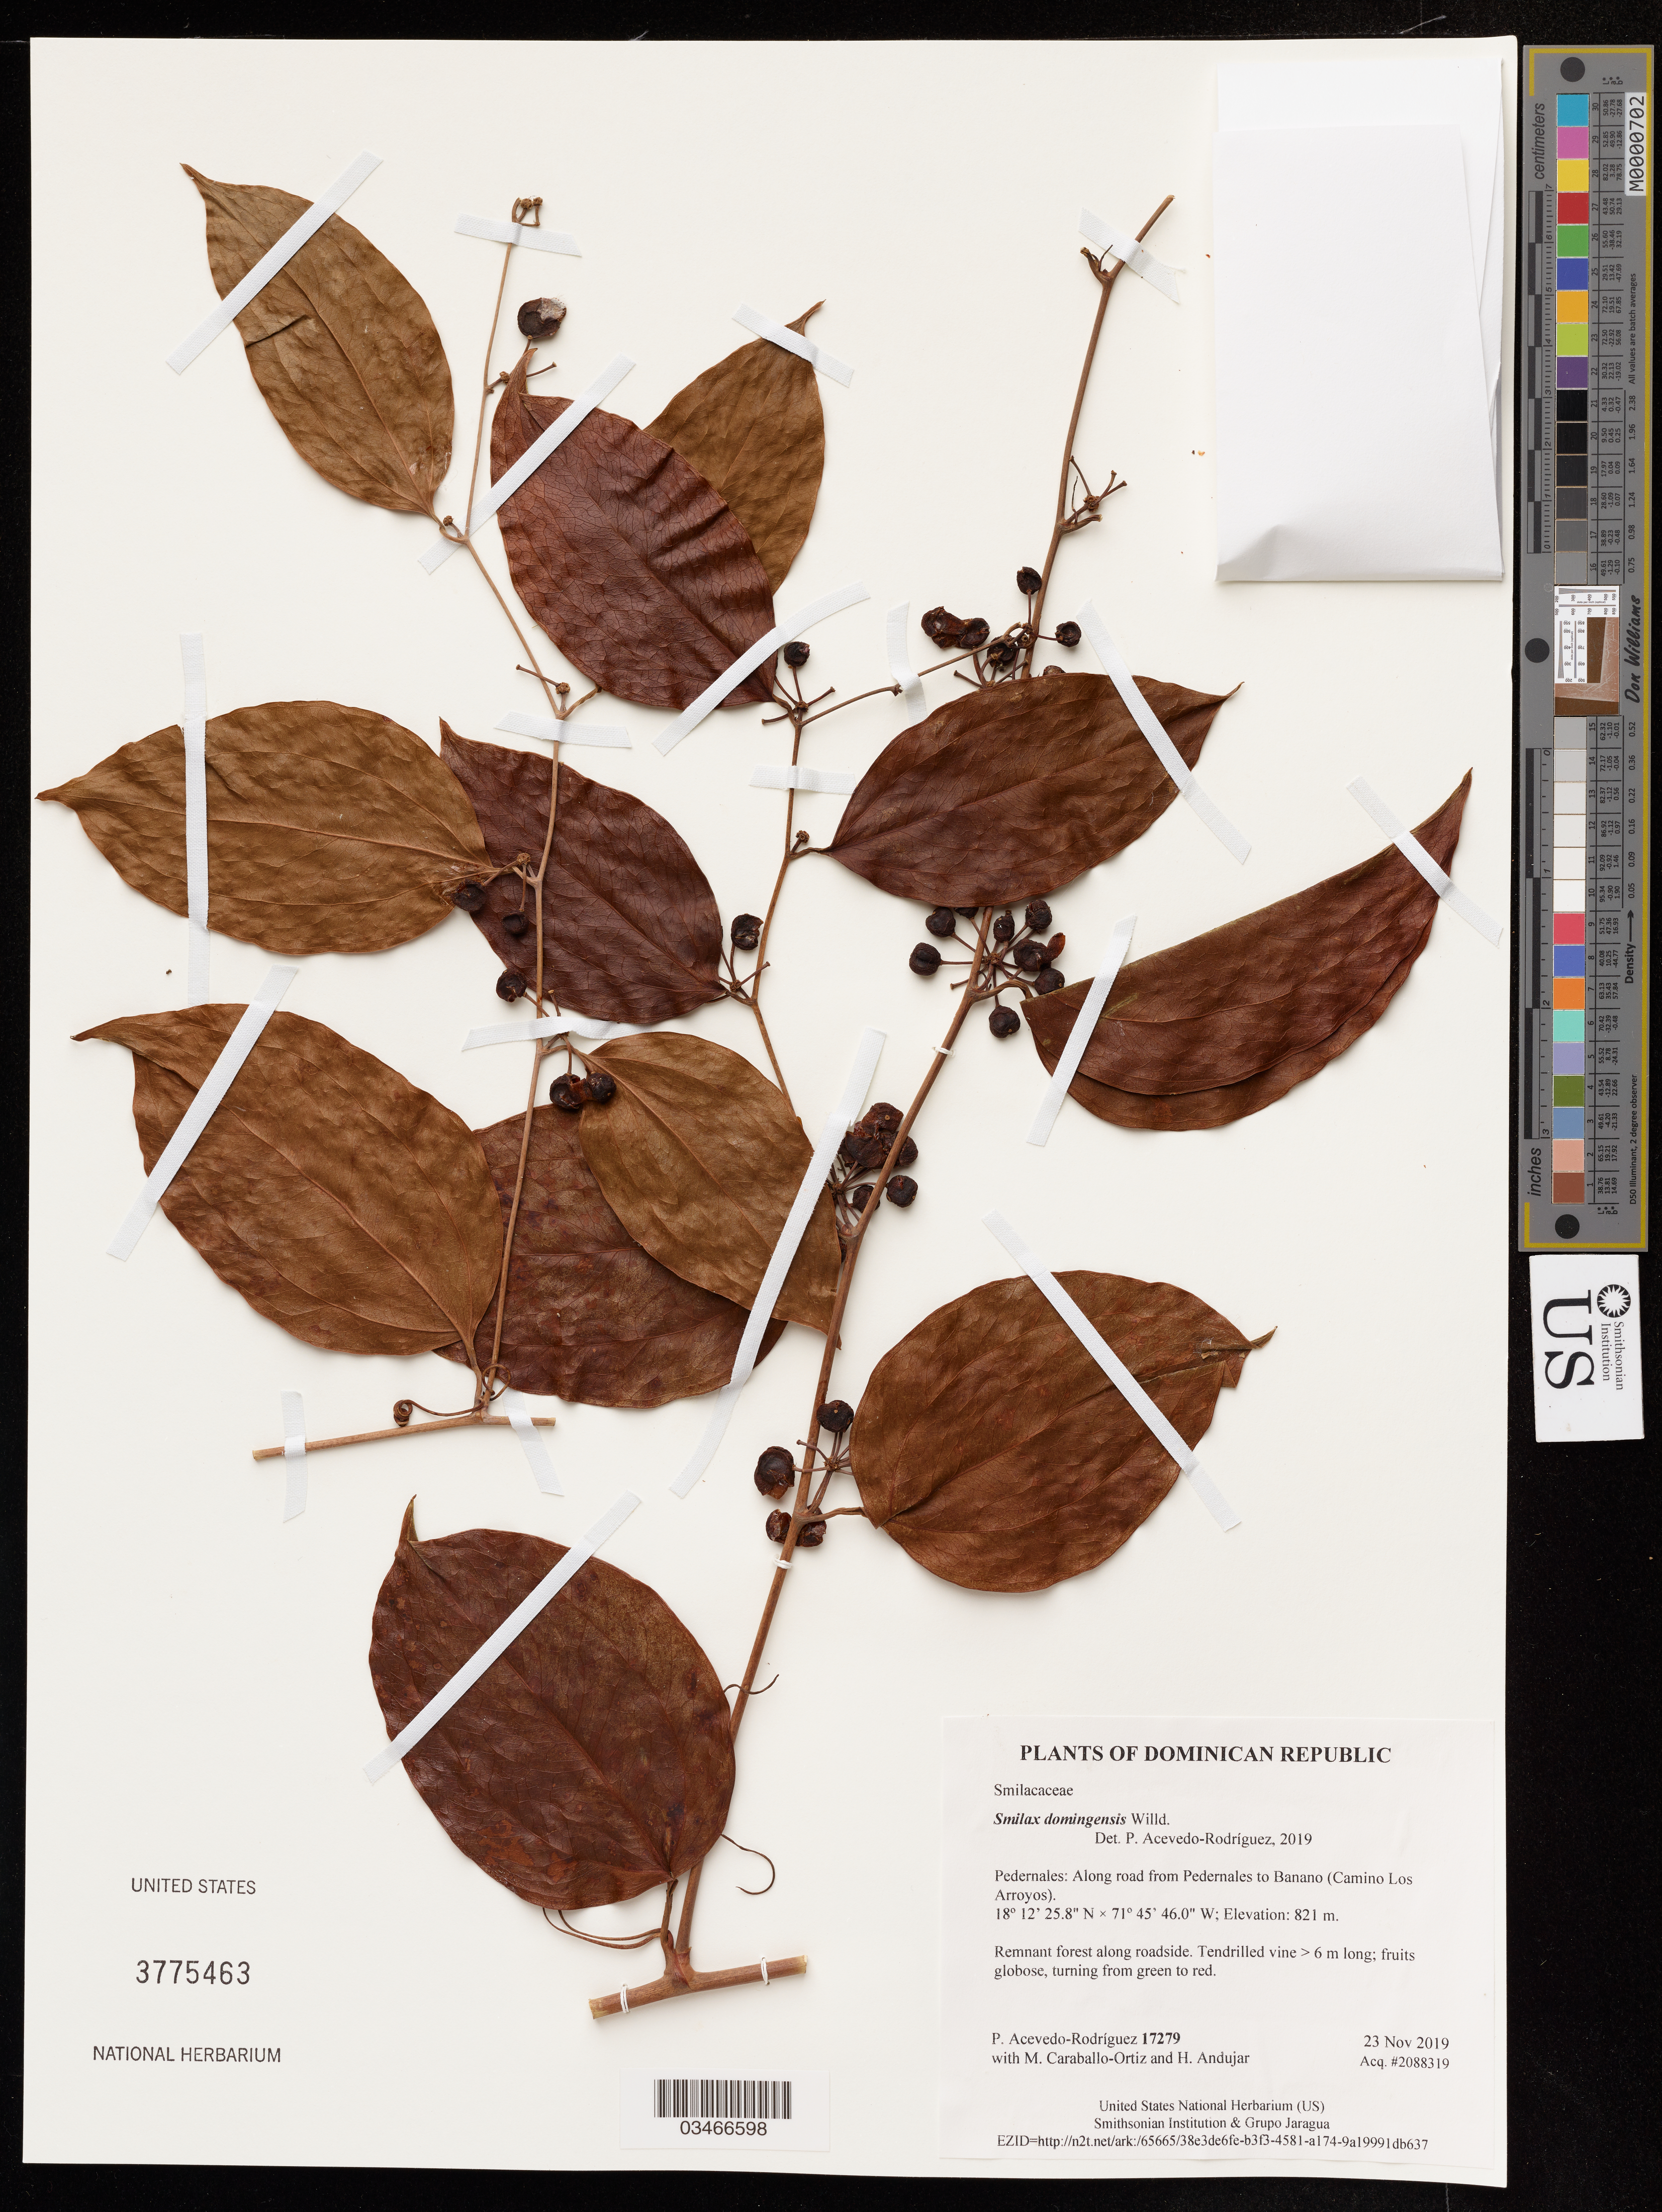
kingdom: Plantae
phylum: Tracheophyta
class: Liliopsida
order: Liliales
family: Smilacaceae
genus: Smilax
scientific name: Smilax domingensis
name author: Willd.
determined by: Acevedo-Rodriguez, P., (US), Smithsonian Institution - National Museum of Natural History (UNITED STATES)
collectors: P. Acevedo-Rodriguez, M. Caraballo-Ortiz & H. Andujar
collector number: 17279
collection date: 2019-11-23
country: Dominican Republic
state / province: Pedernales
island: Hispaniola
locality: Along road from Pedernales to Banano (Camino Los Arroyos), disturbed roadside vegetation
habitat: Remnant forest along roadside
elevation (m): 821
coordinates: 18.20718 N, 71.76279 W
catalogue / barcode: US 3775463